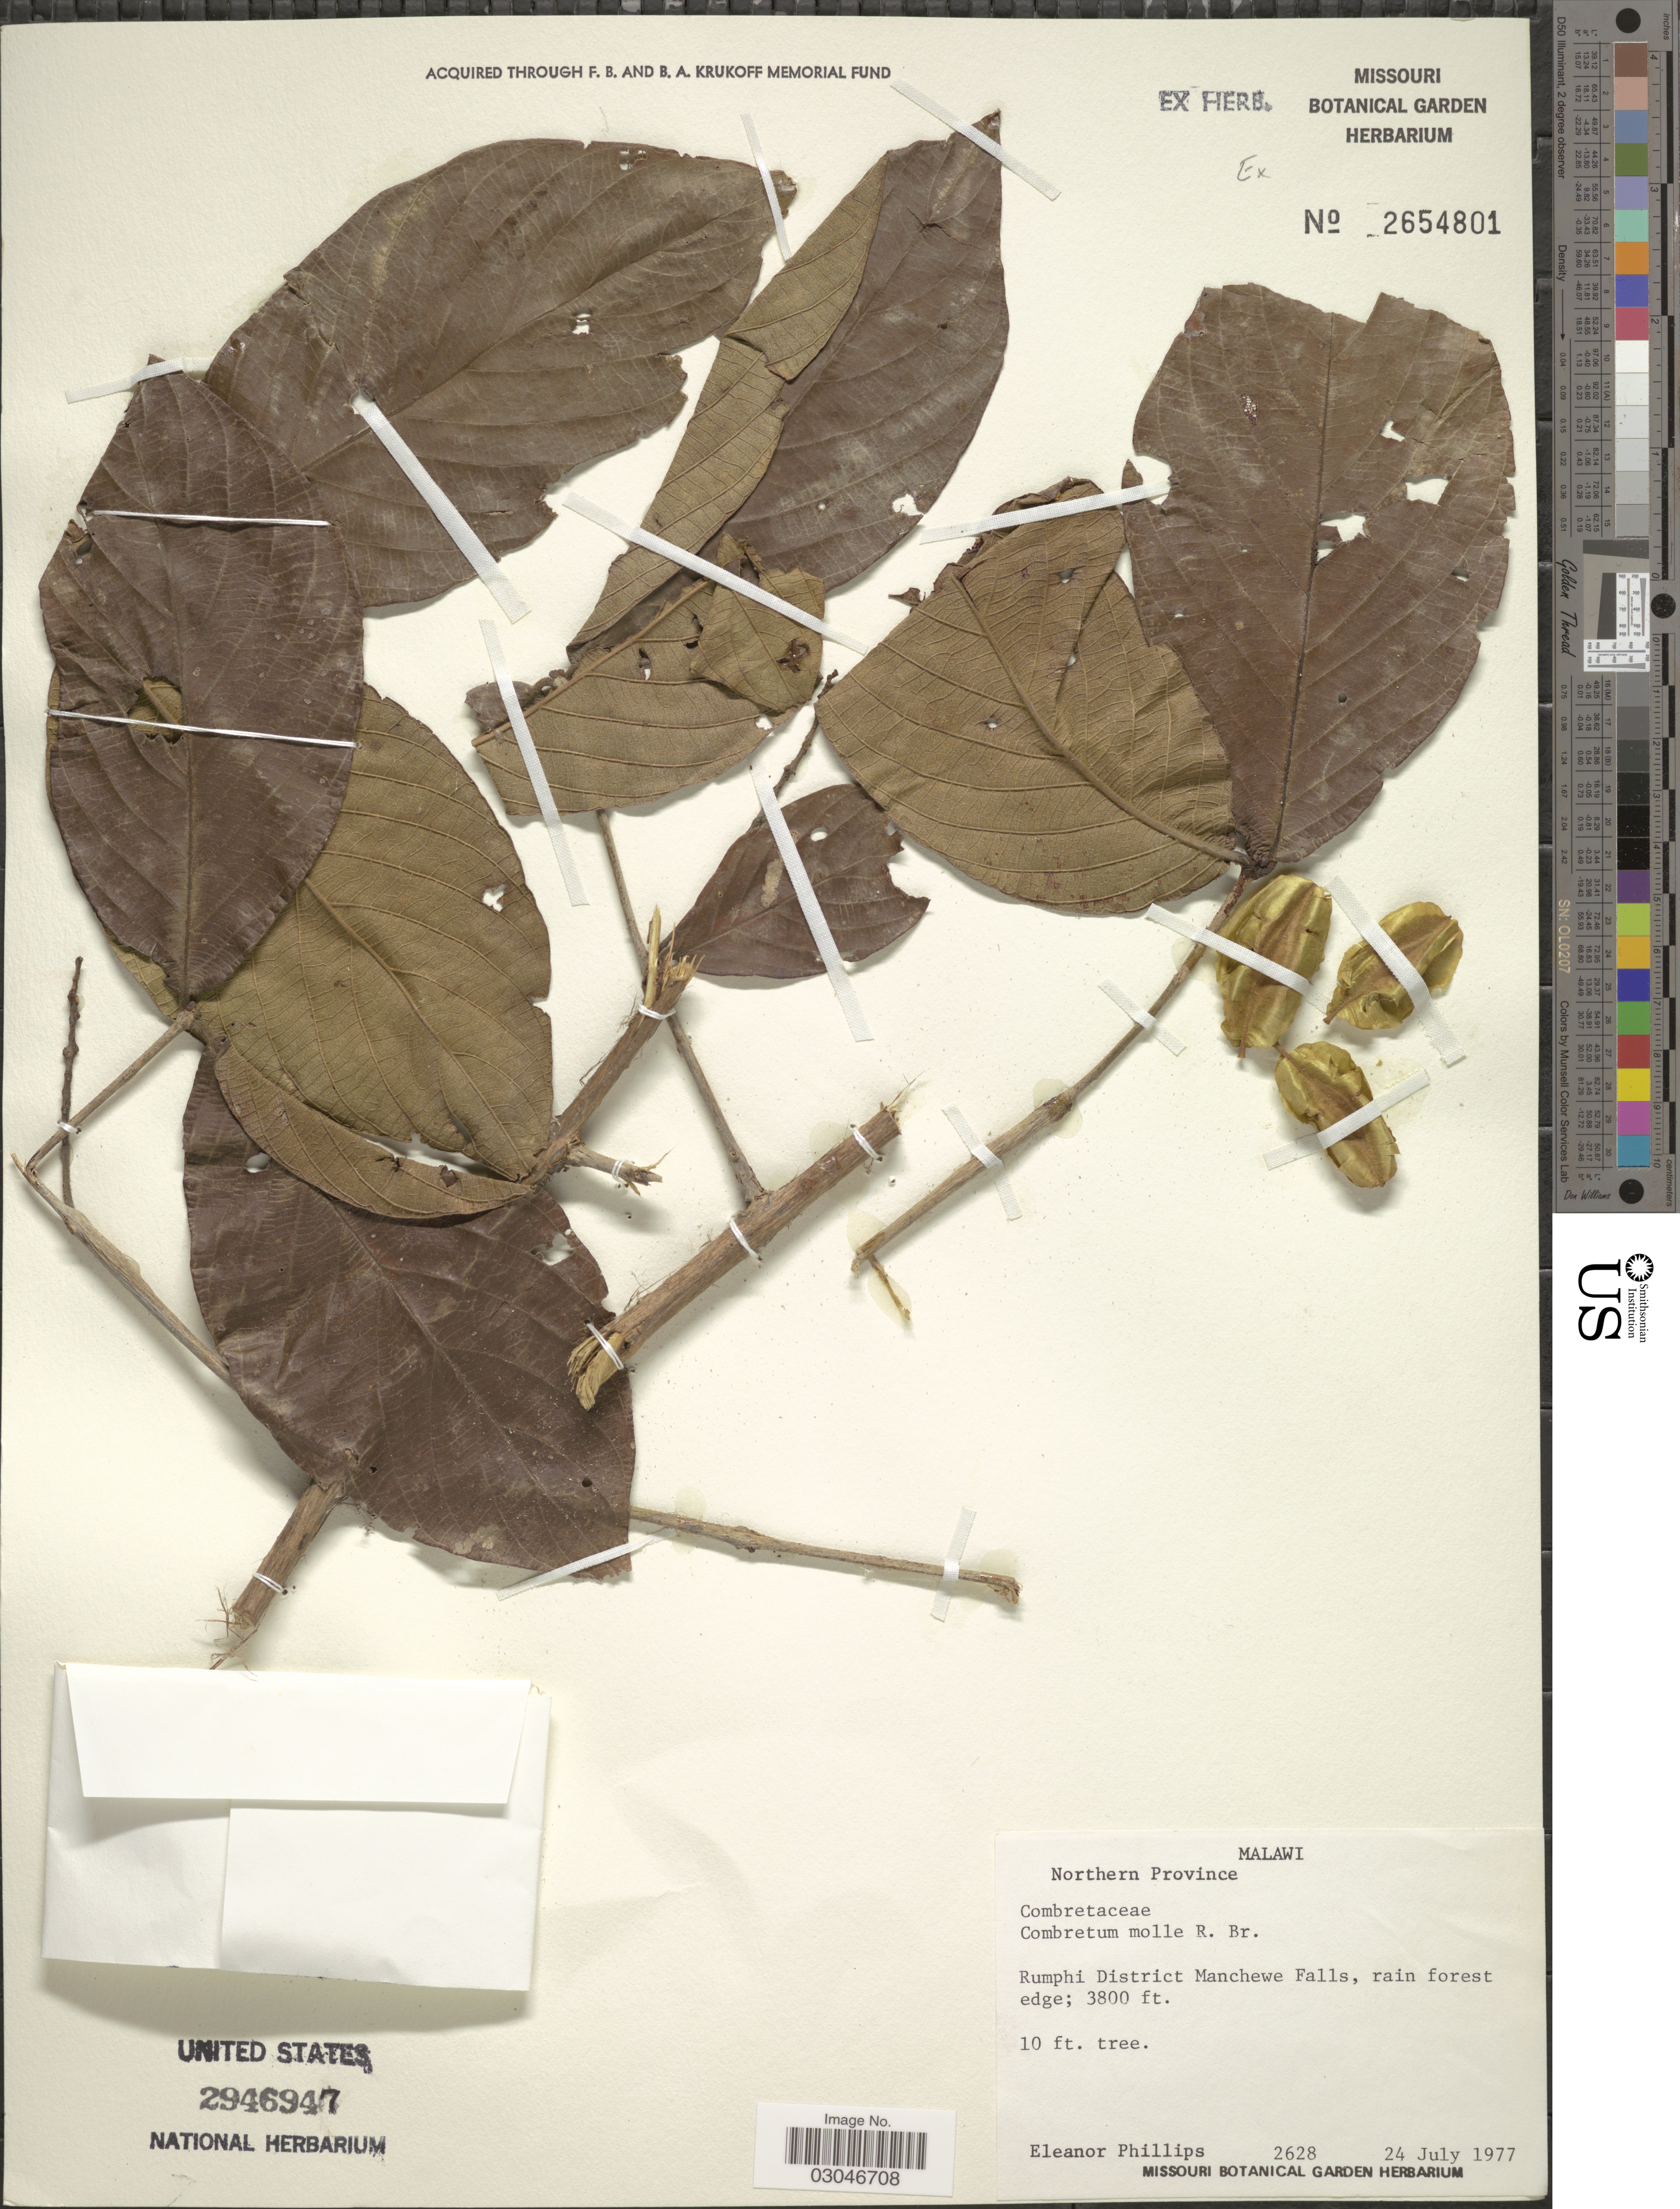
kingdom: Plantae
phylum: Tracheophyta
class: Magnoliopsida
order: Myrtales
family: Combretaceae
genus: Combretum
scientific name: Combretum molle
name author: R. Br. ex G. Don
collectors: E. Phillips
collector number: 2628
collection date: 1977-07-24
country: Malawi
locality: Rumphi District Manchewe Falls, rain forest edge.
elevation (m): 1158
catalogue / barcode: US 2946947